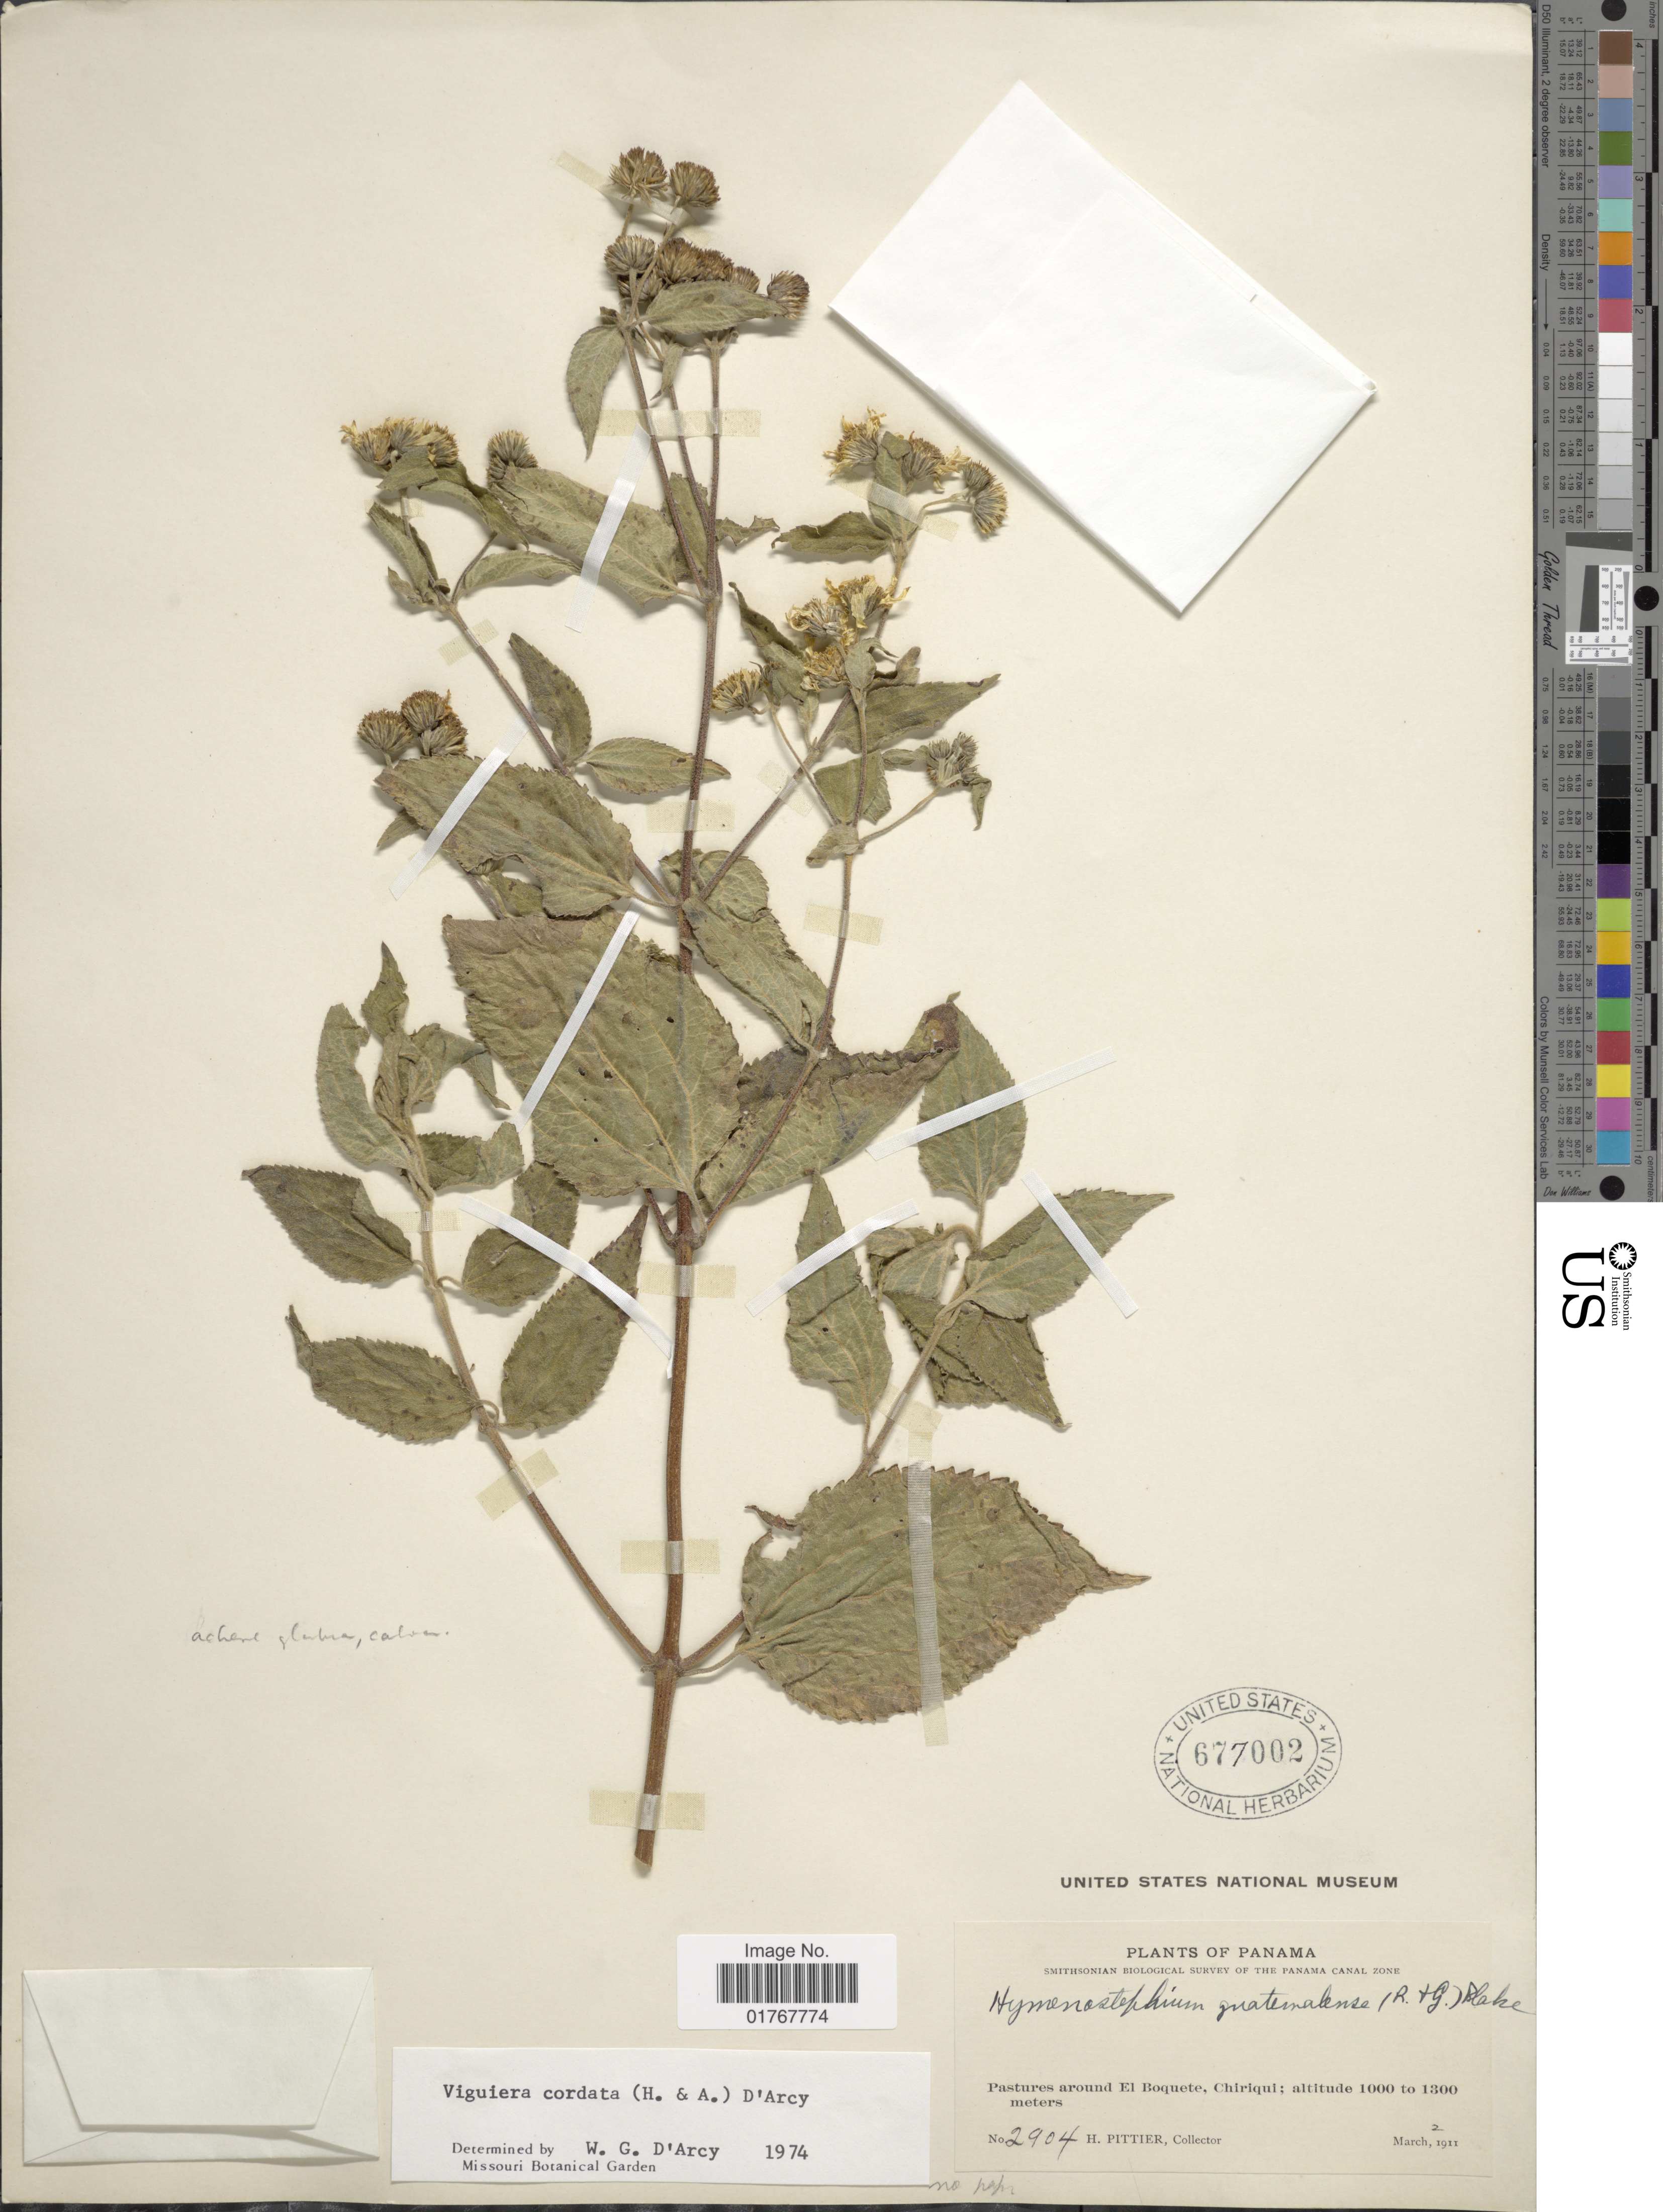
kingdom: Plantae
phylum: Tracheophyta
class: Magnoliopsida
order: Asterales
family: Asteraceae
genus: Viguiera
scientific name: Viguiera cordata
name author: (Hook. & Arn.) D'Arcy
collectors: H. F. Pittier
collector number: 2904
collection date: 1911-03-02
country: Panama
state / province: Chiriqui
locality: Pastures around El Boquete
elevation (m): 1000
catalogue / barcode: US 677002